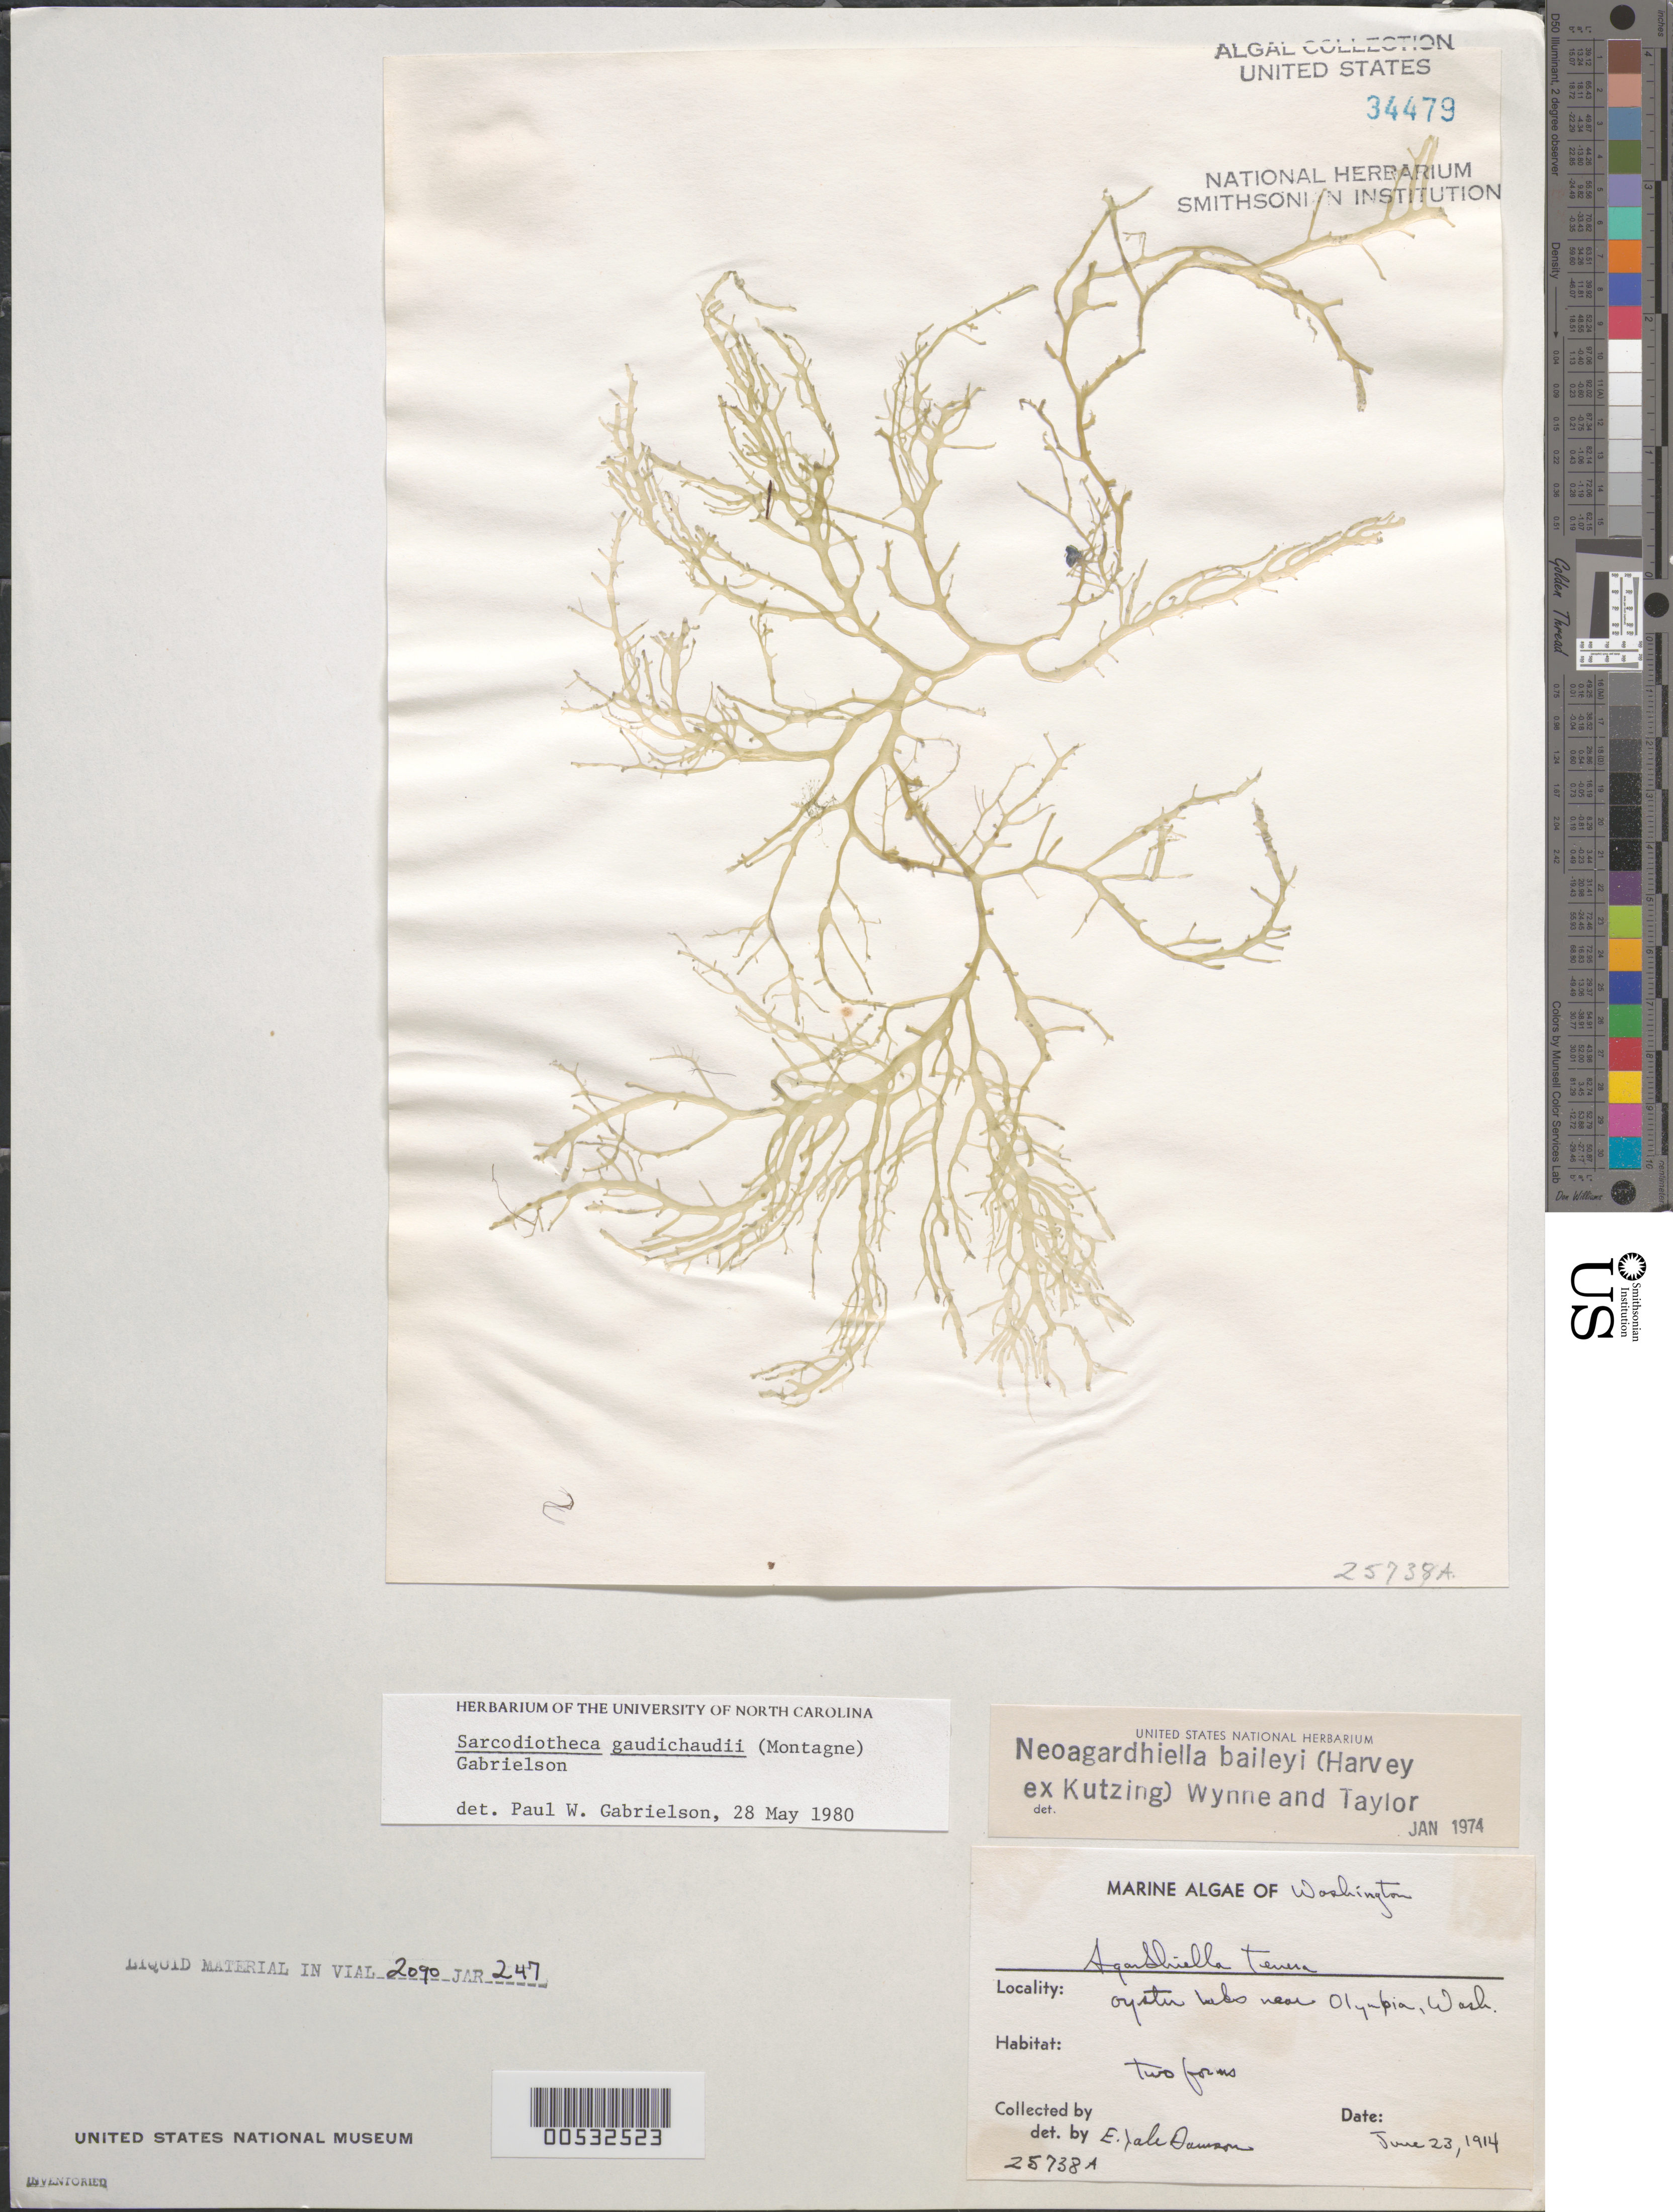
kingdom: Plantae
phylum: Rhodophyta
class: Florideophyceae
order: Gigartinales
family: Solieriaceae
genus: Sarcodiotheca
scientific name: Sarcodiotheca gaudichaudii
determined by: Gabrielson, P. W.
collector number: EYD 25738a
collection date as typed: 23 Jun 1914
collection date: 1914-06-23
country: United States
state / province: Washington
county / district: Thurston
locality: Near Olympia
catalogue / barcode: US 34479